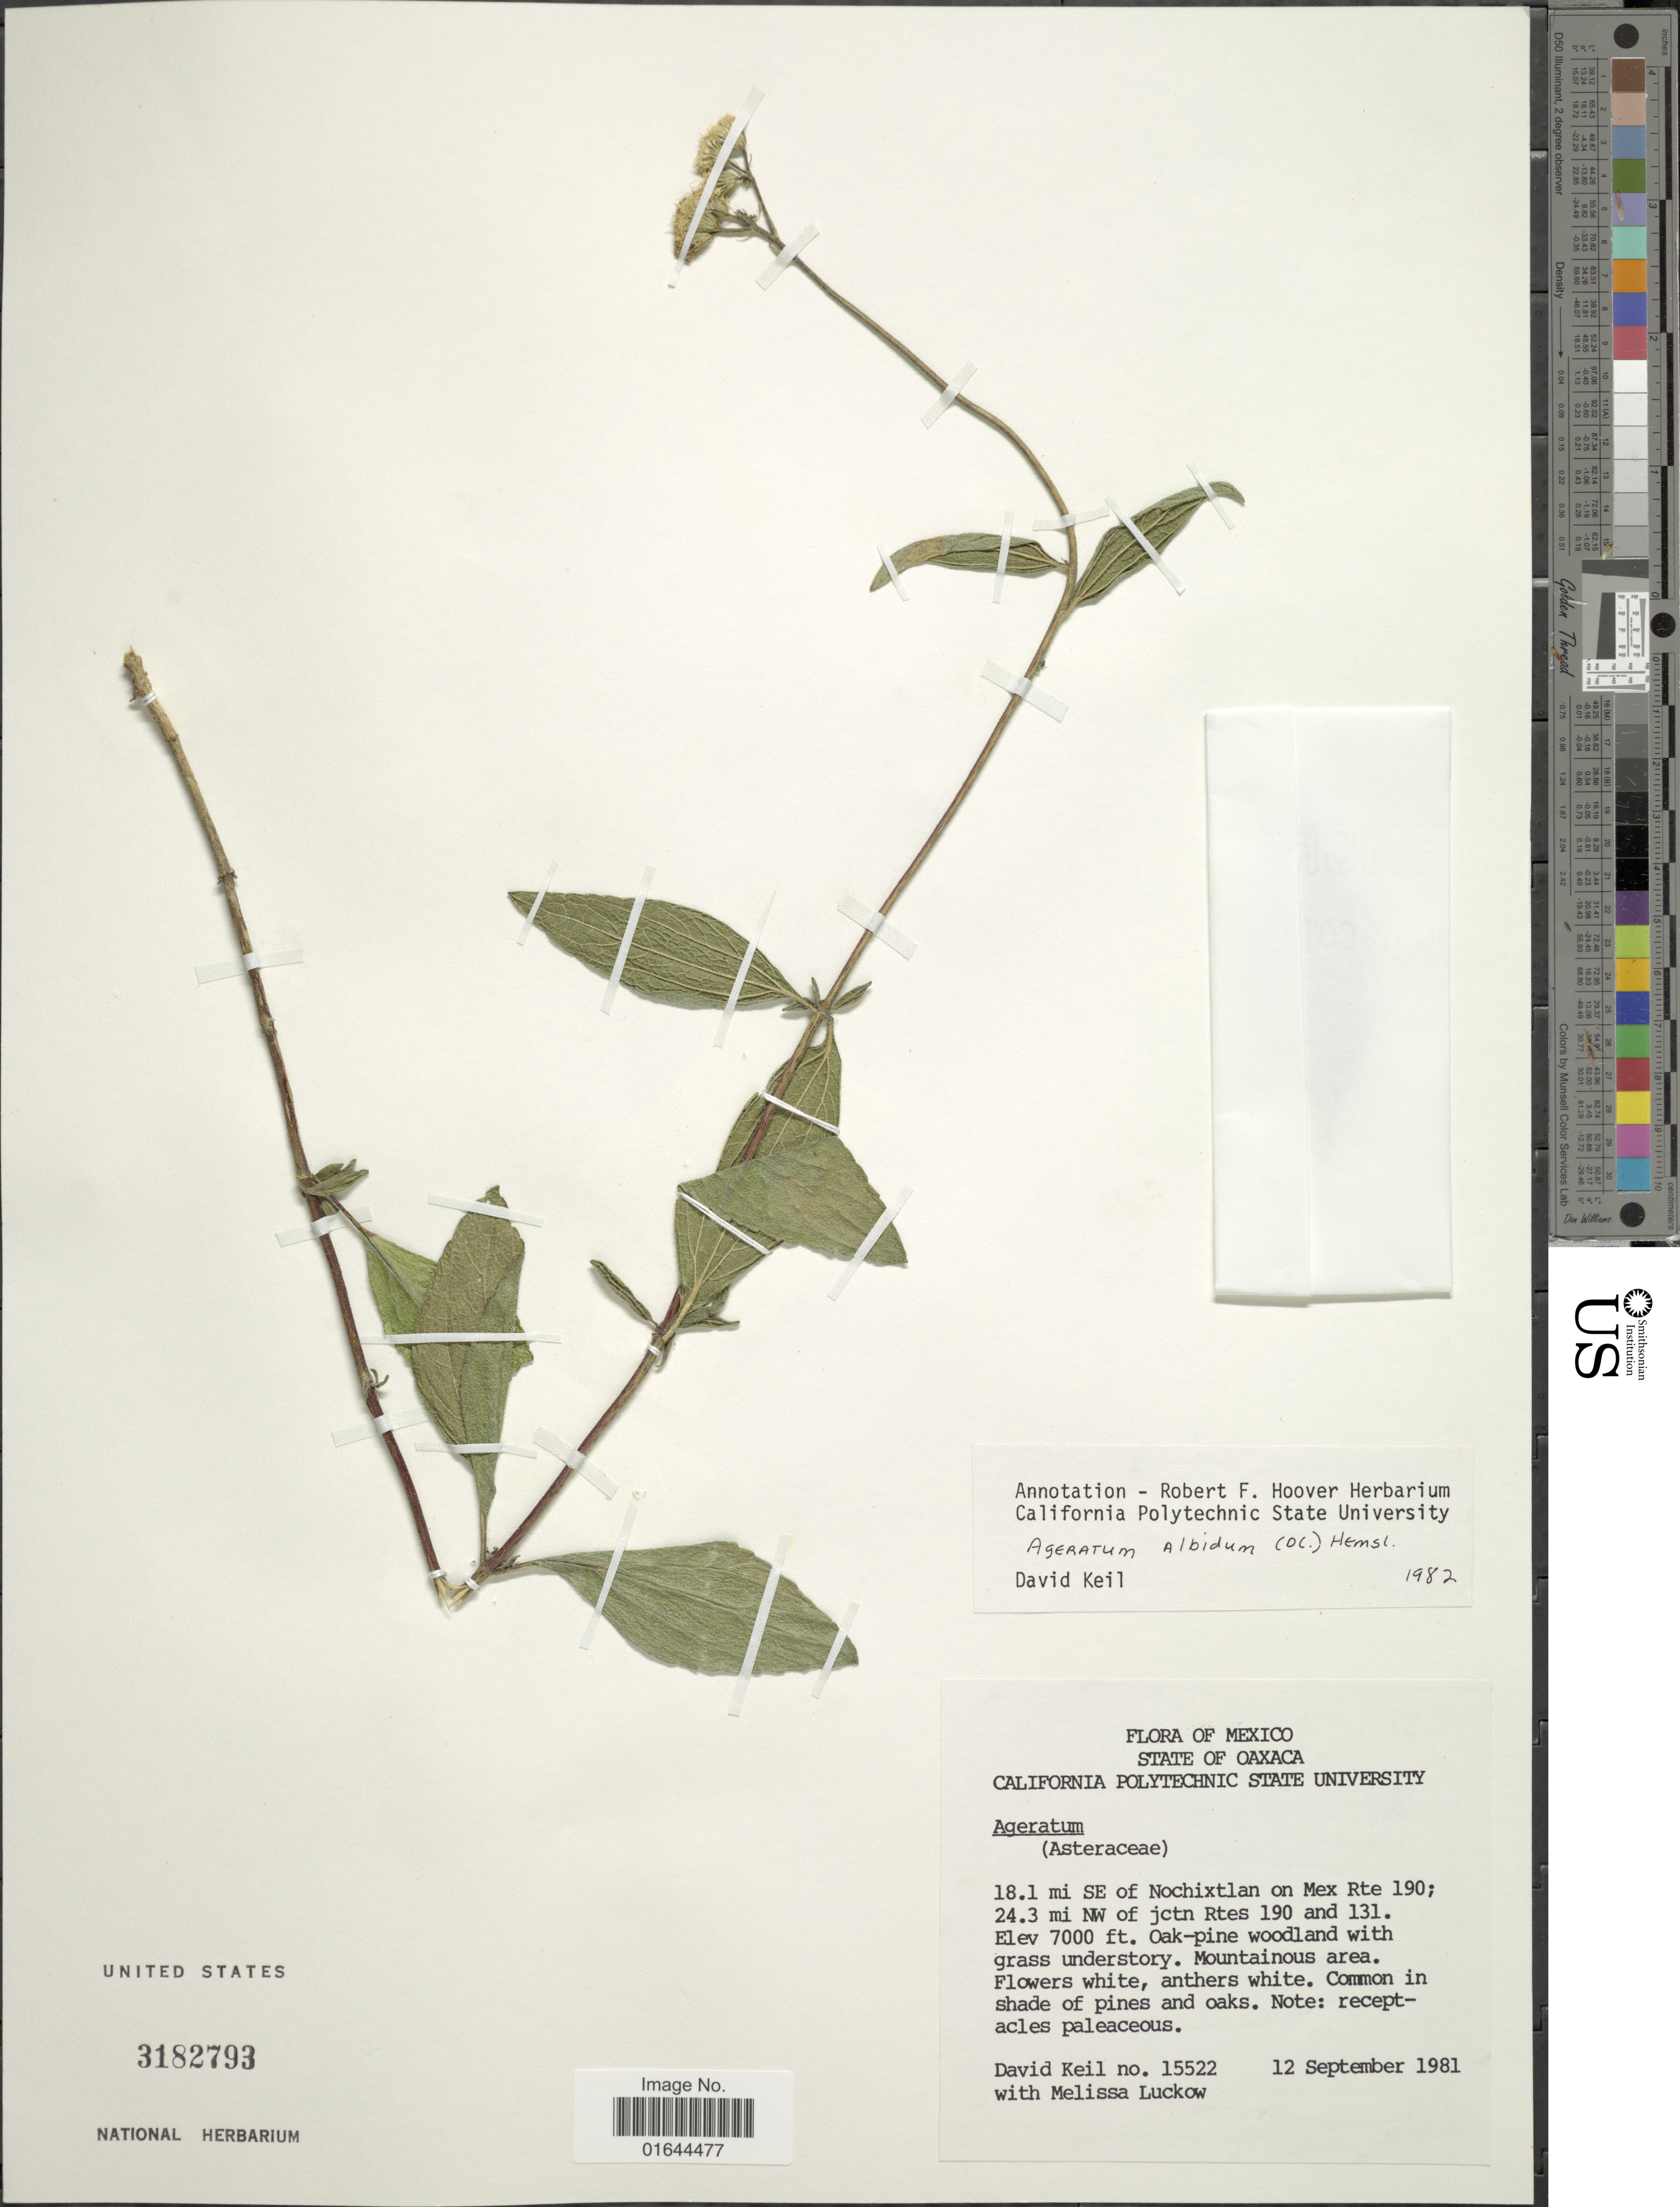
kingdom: Plantae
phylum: Tracheophyta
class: Magnoliopsida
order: Asterales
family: Asteraceae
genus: Ageratum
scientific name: Ageratum albidum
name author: (DC.) Hemsl.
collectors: D. J. Keil & M. A. Luckow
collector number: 15522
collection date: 1981-09-12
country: Mexico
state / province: Oaxaca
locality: State of Oaxaca. 18.1 mi SE of Nochixtlan on Mex Rte 190; 24.3 mi NW of jctn Rtes 190 and 131. Mountains area.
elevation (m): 2134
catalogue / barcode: US 3182793